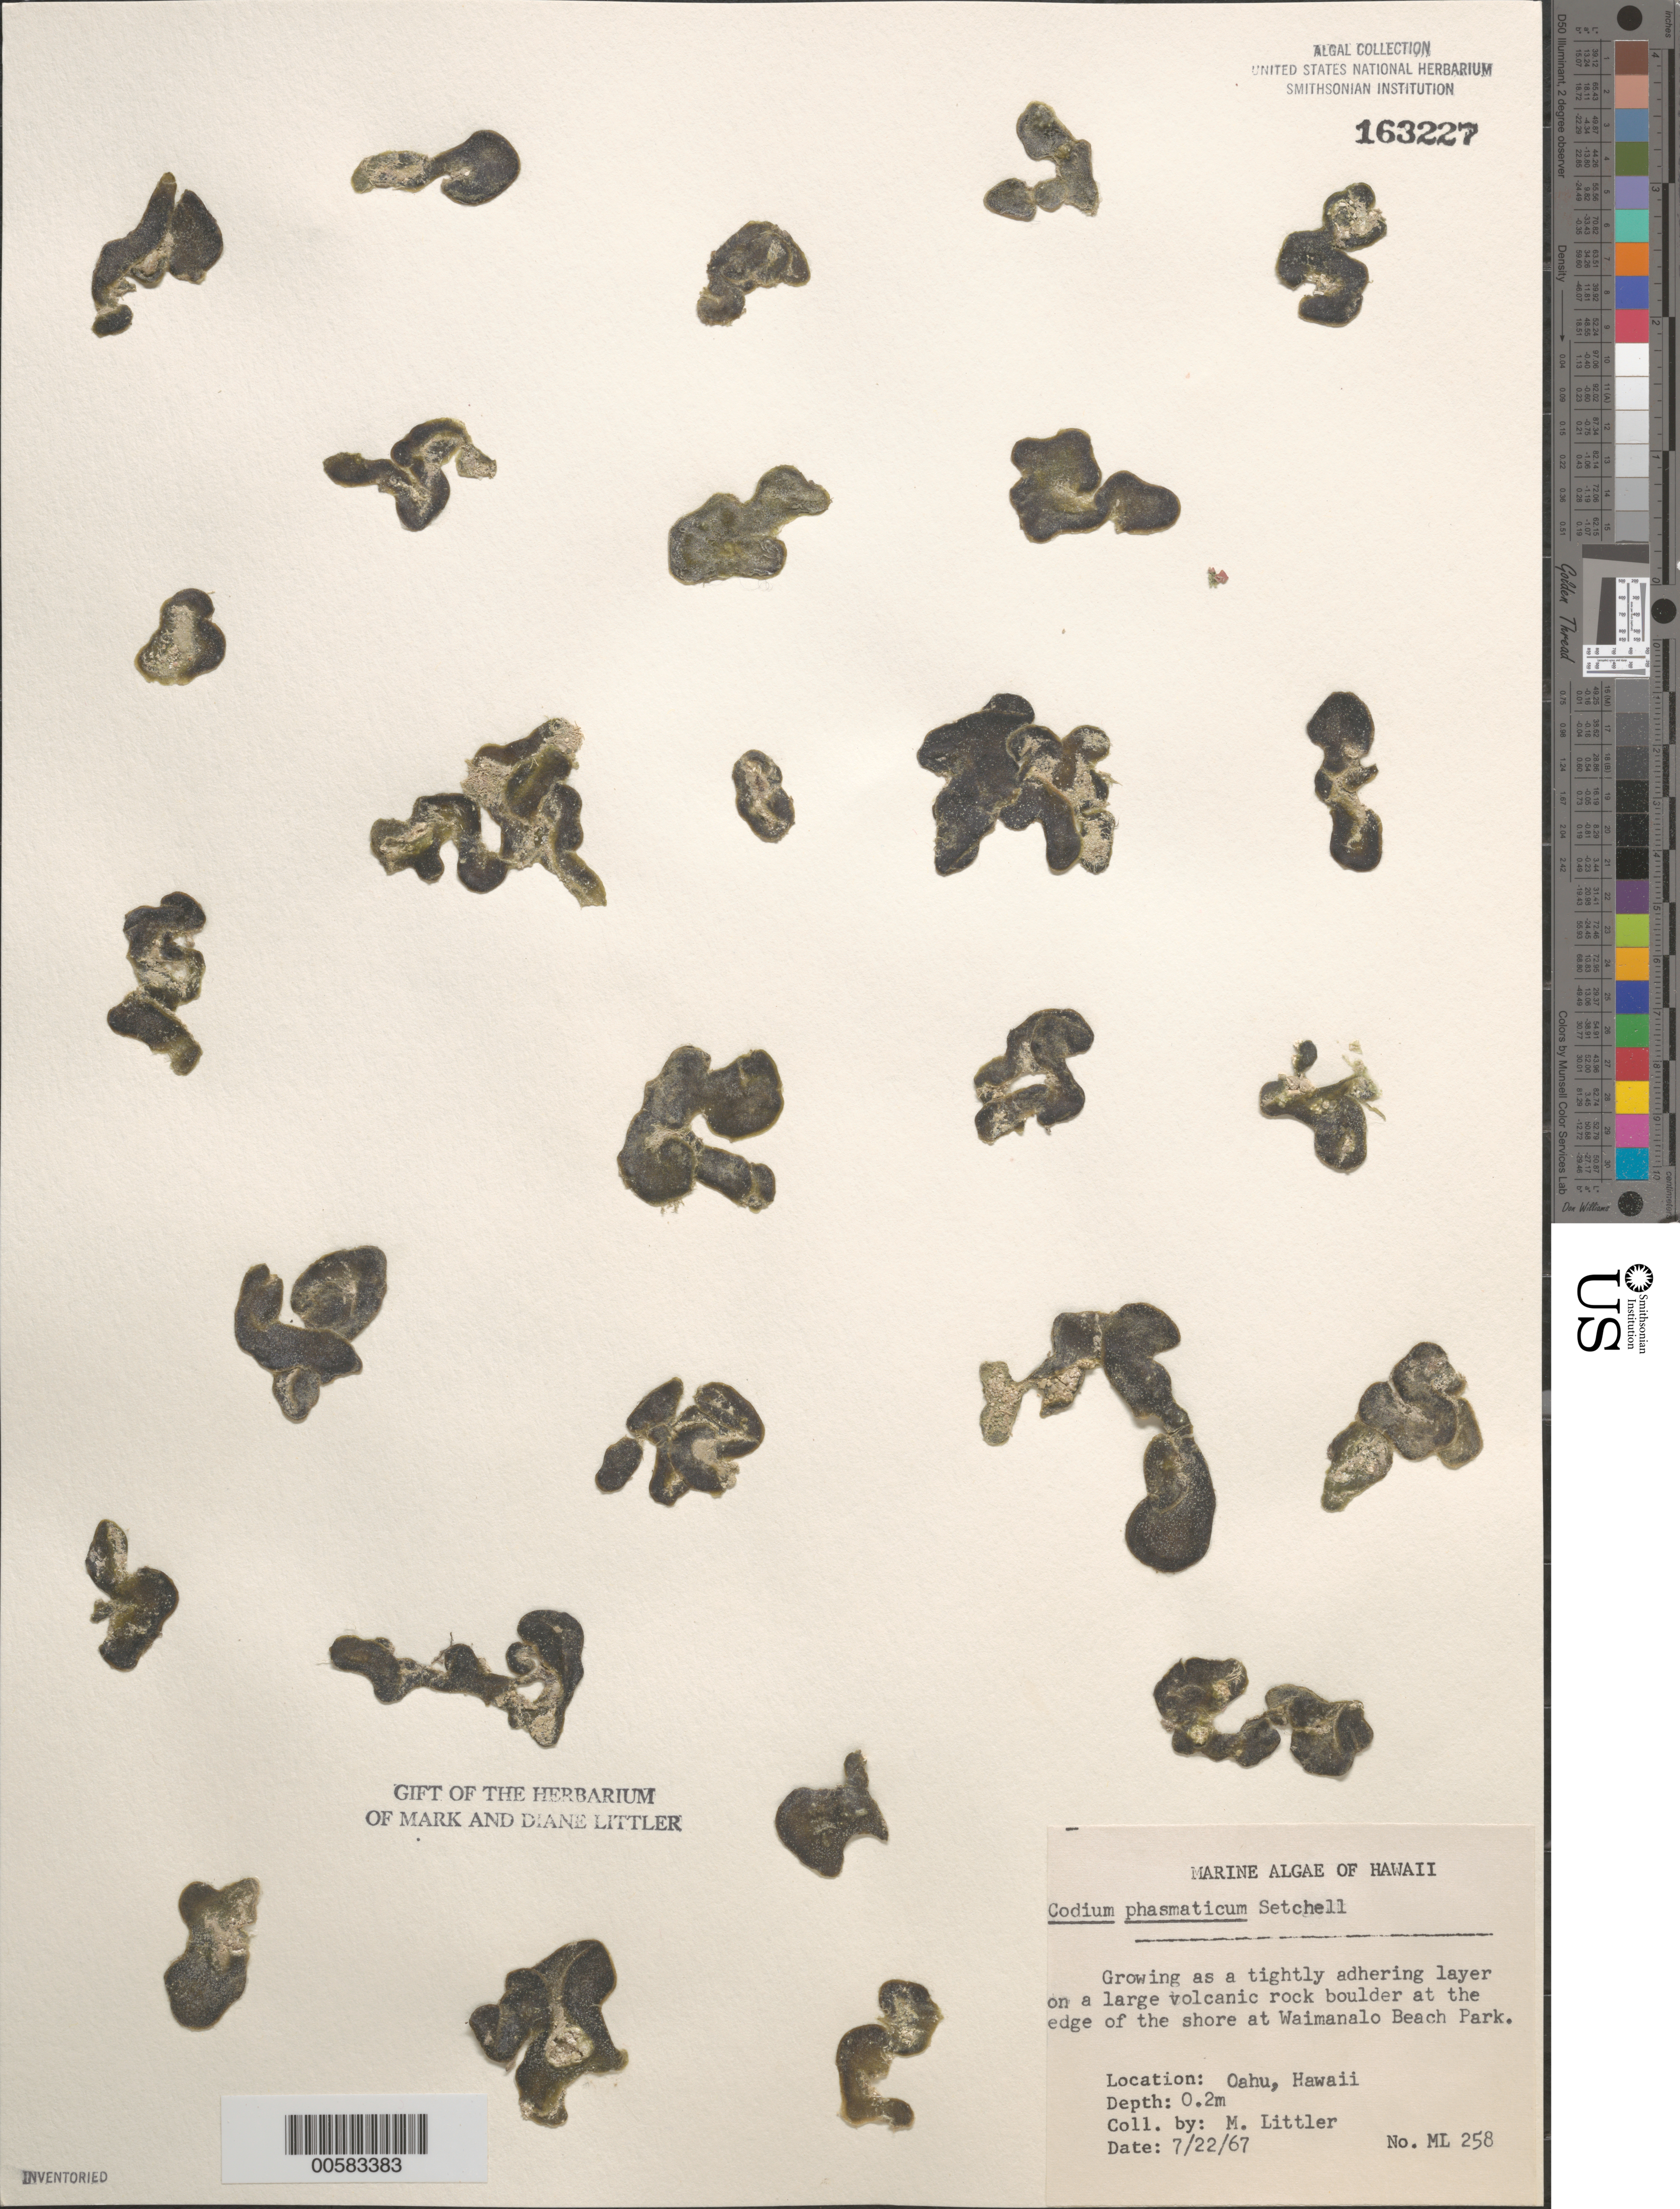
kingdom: Plantae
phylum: Chlorophyta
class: Ulvophyceae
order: Bryopsidales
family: Codiaceae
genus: Codium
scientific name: Codium phasmaticum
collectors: M. M. Littler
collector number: ML 258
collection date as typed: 22 Jul 1967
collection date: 1967-07-22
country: United States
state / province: Hawaii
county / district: Honolulu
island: Oahu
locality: Waimanalo Beach Park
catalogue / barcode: US 163227